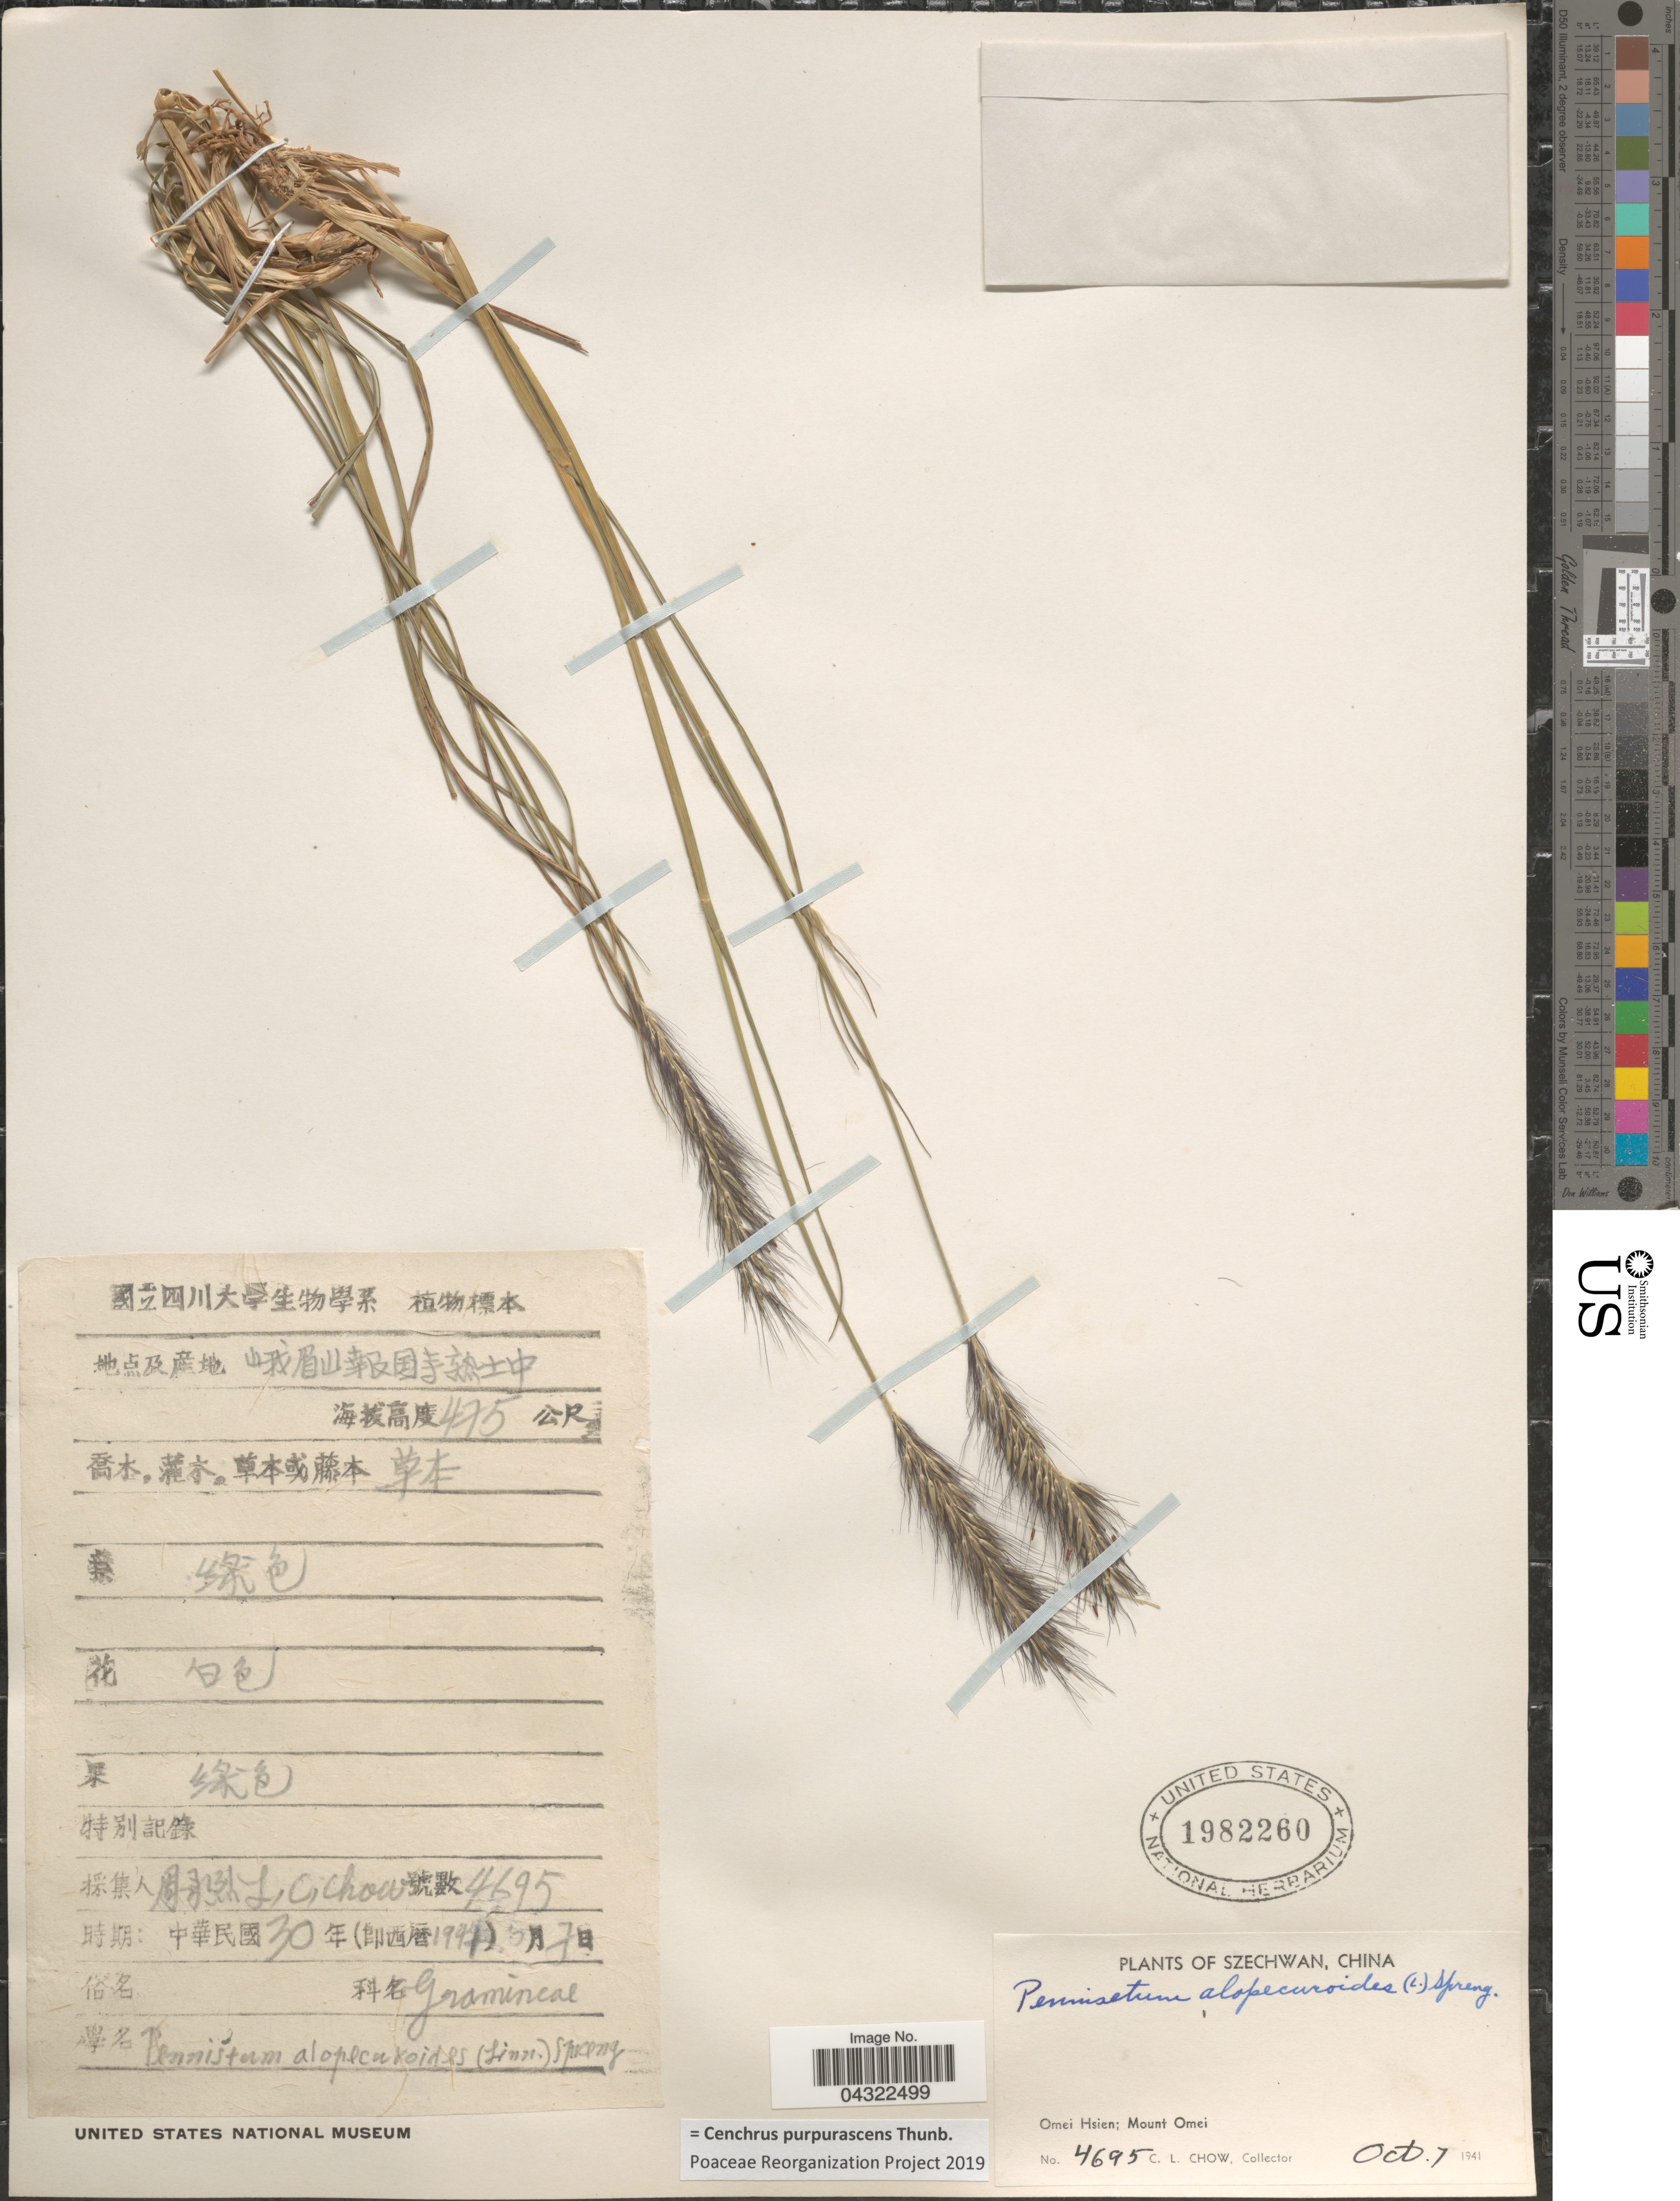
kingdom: Plantae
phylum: Tracheophyta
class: Liliopsida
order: Poales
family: Poaceae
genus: Cenchrus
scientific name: Cenchrus purpurascens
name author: Thunb.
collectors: C. Chow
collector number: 4695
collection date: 1941-10-07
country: China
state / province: Sichuan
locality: Szechwan. Ornei Hsien; Mount Omei.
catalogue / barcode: US 1982260